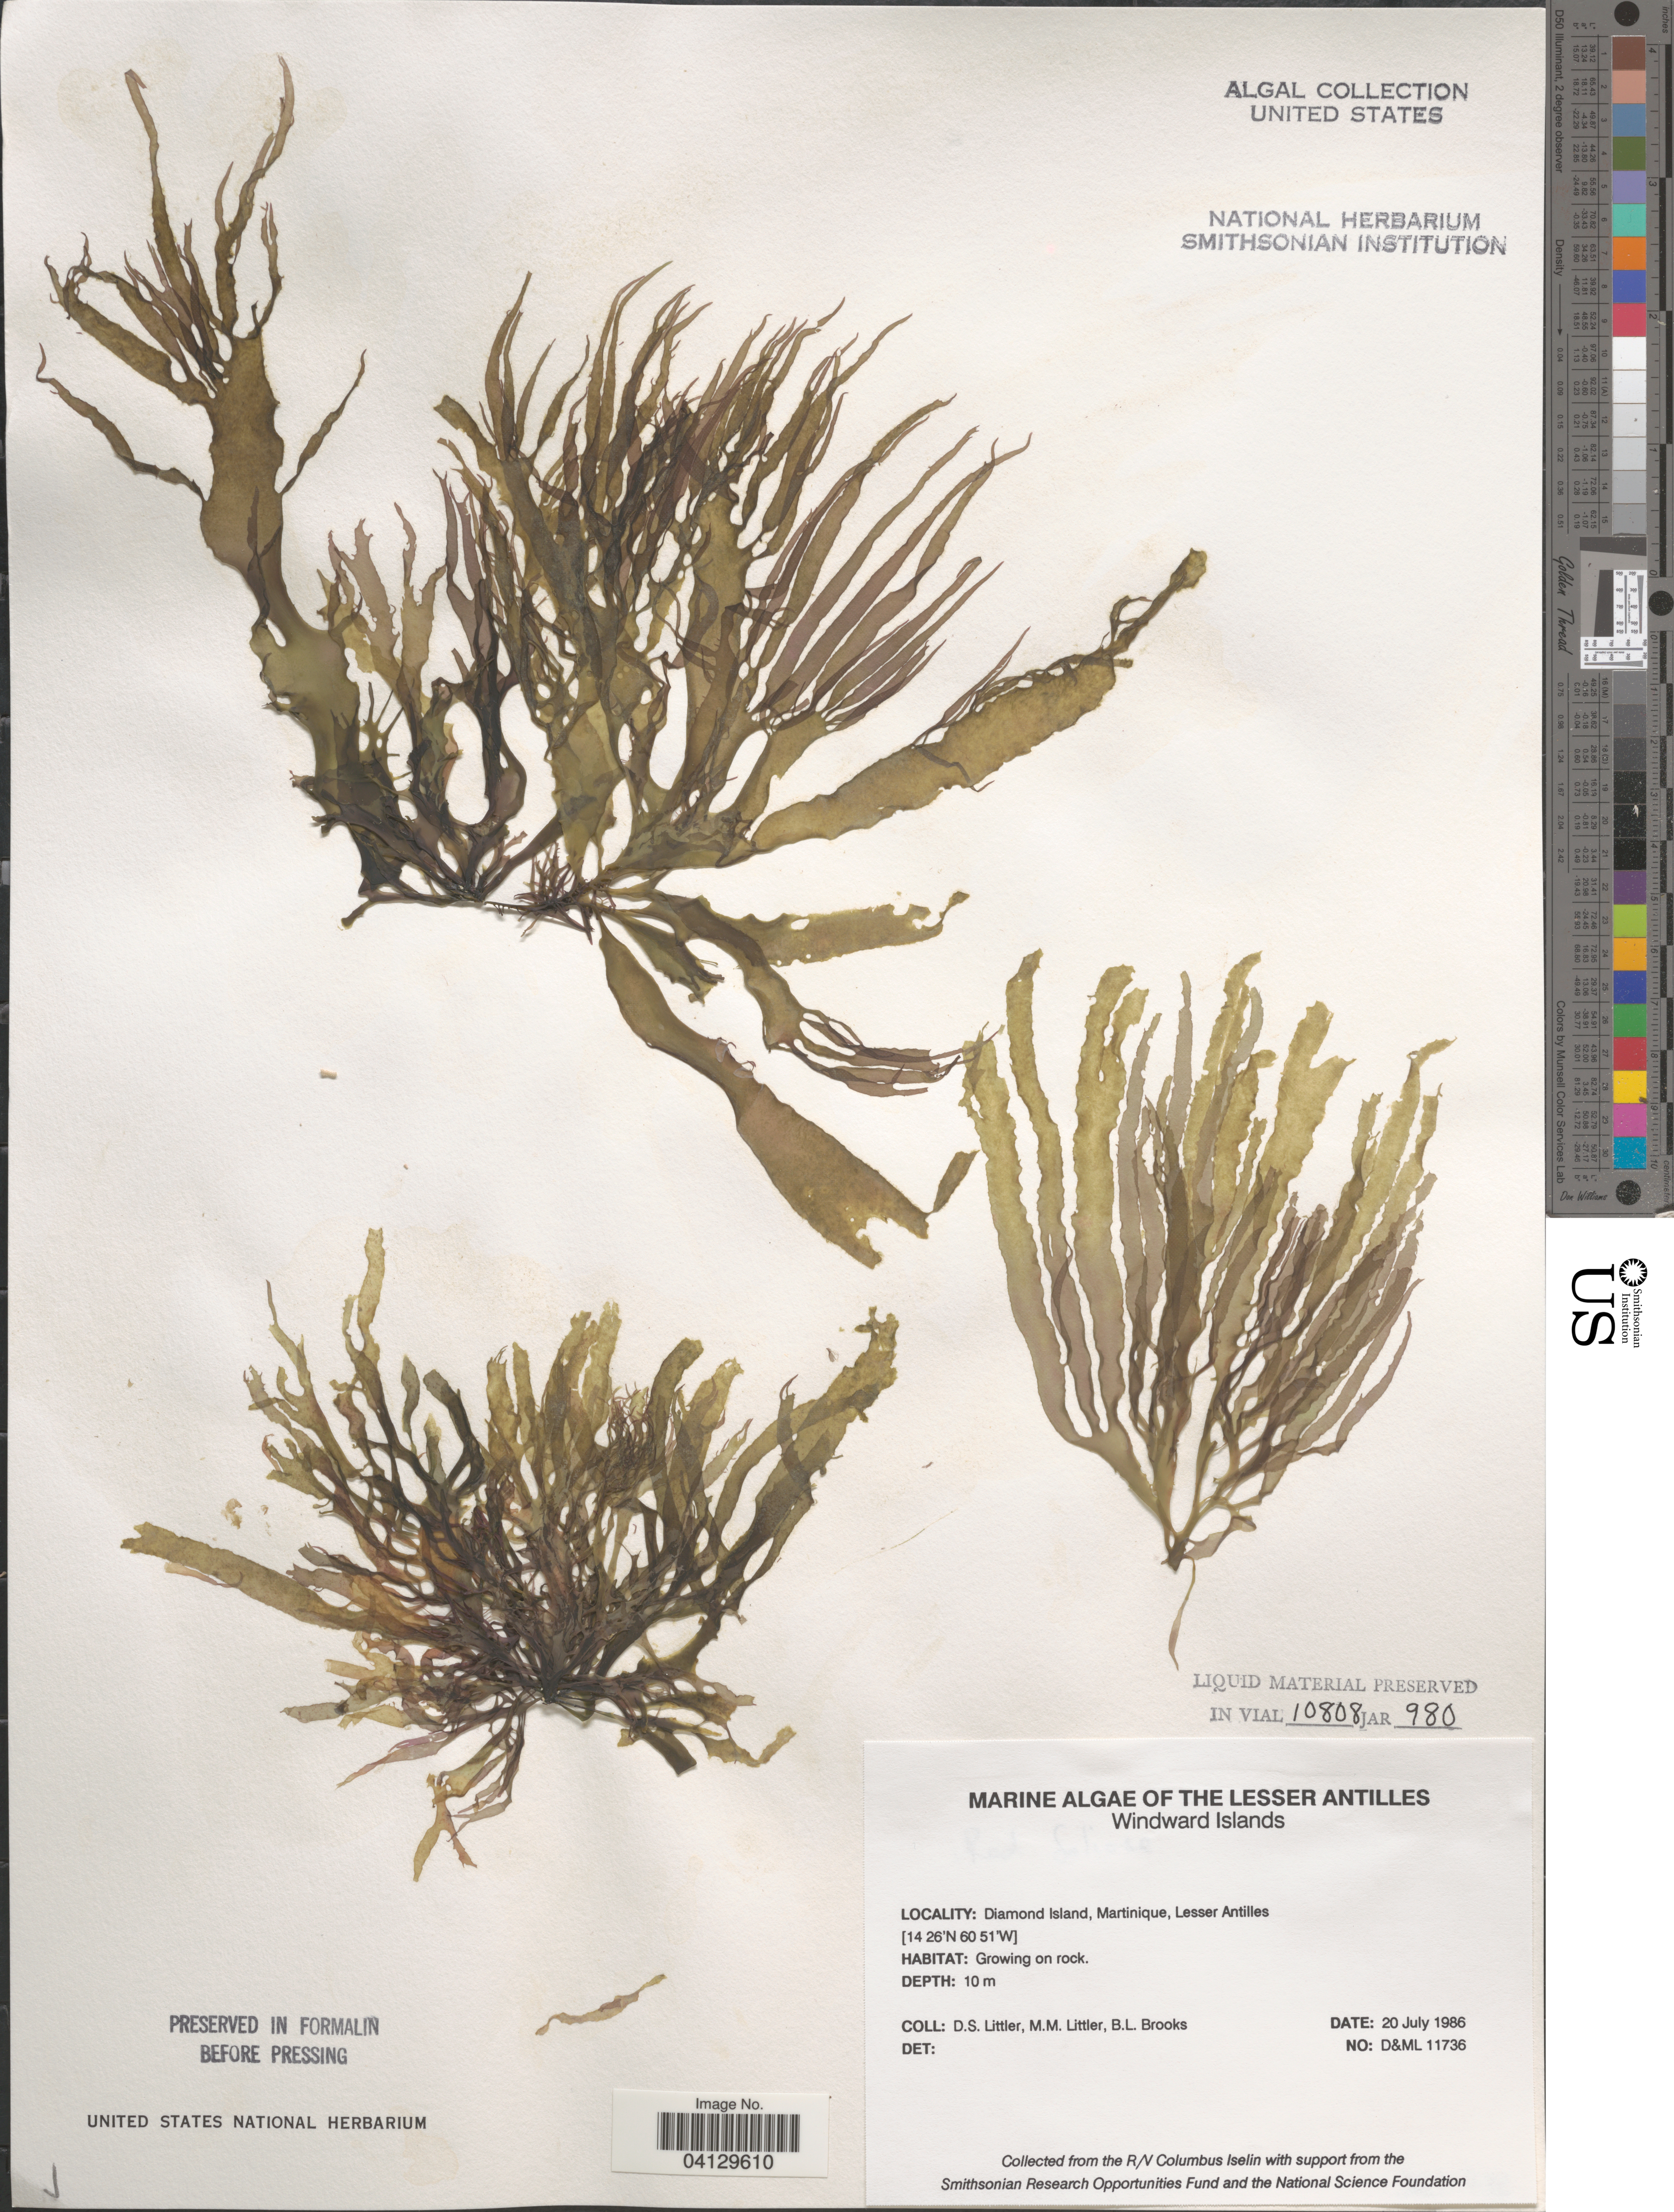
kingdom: Plantae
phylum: Rhodophyta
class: Florideophyceae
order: Corallinales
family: Corallinaceae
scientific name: Crustose Coralline Algae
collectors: D. S. Littler & B. Brooks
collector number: D&ML11736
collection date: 1986-07-20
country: Martinique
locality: The Lesser Antilles. Windward Islands. Diamond Island.